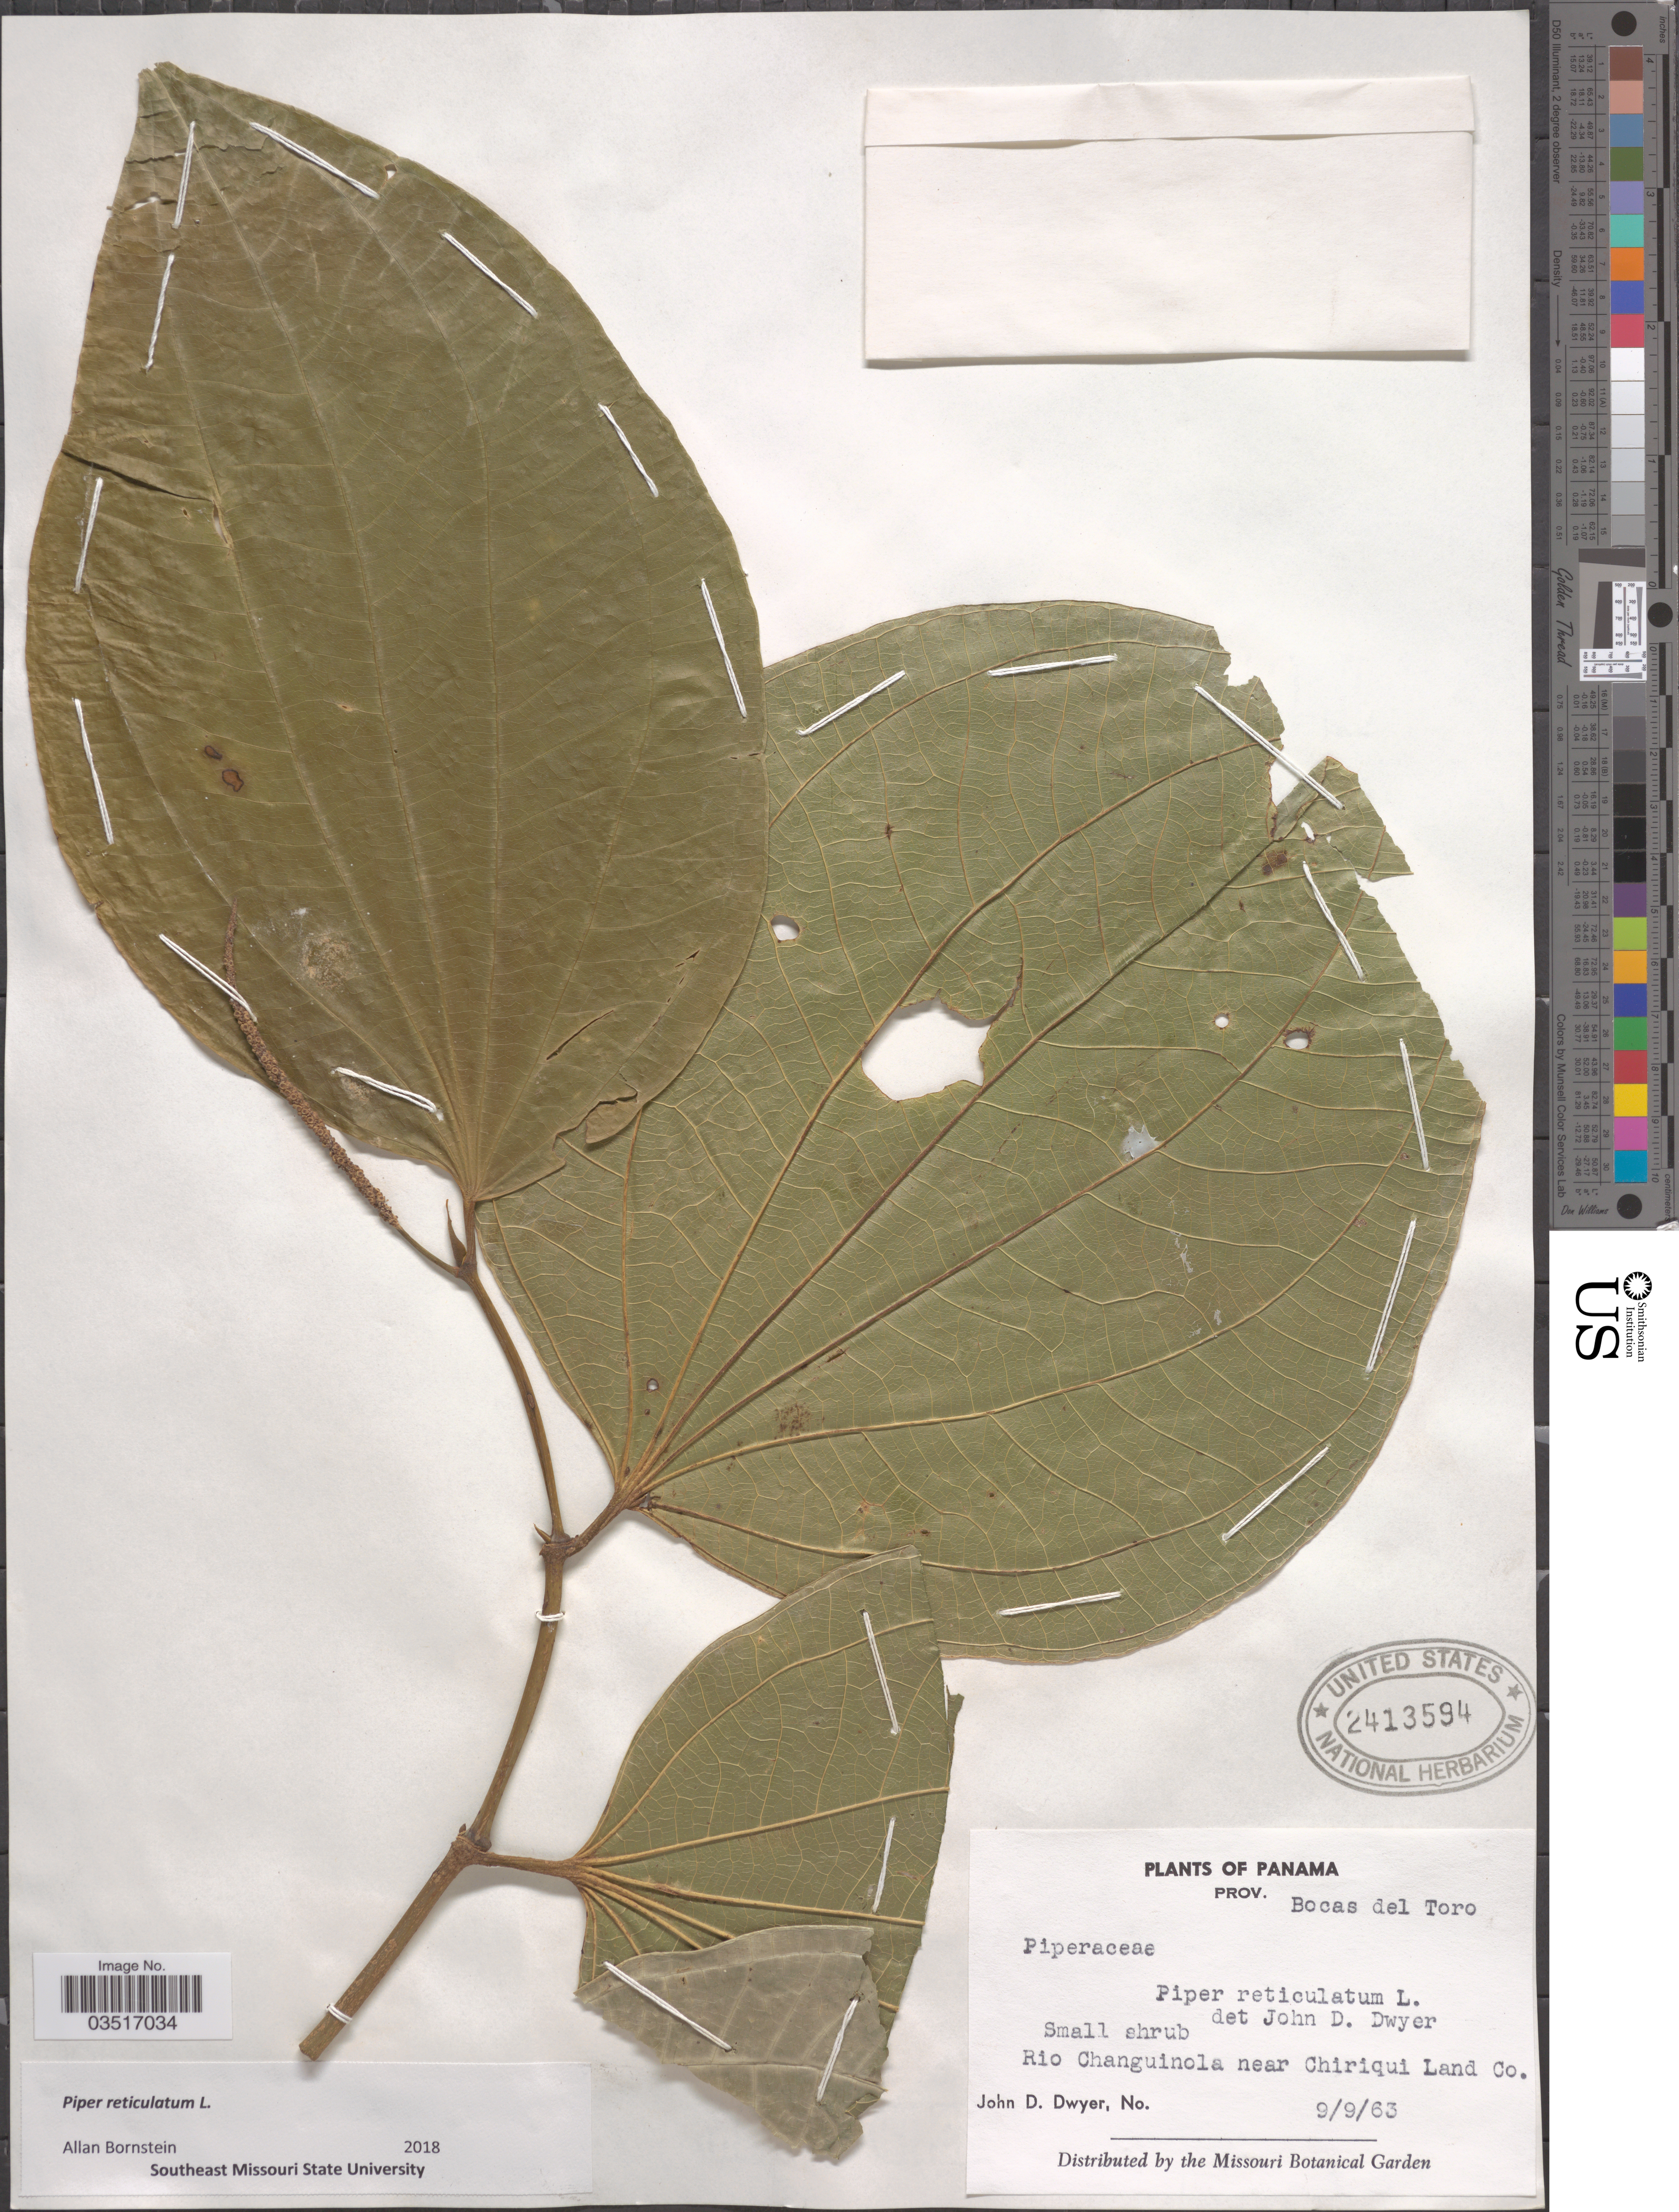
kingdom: Plantae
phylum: Tracheophyta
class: Magnoliopsida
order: Piperales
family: Piperaceae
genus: Piper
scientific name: Piper reticulatum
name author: L.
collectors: J. D. Dwyer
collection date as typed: Transcribed d/m/y: 9/9/63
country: Panama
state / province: Bocas del Toro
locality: Prov. Bocas del Toro. Rio Changuinola near Chiriqui Land Co.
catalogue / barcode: US 2413594